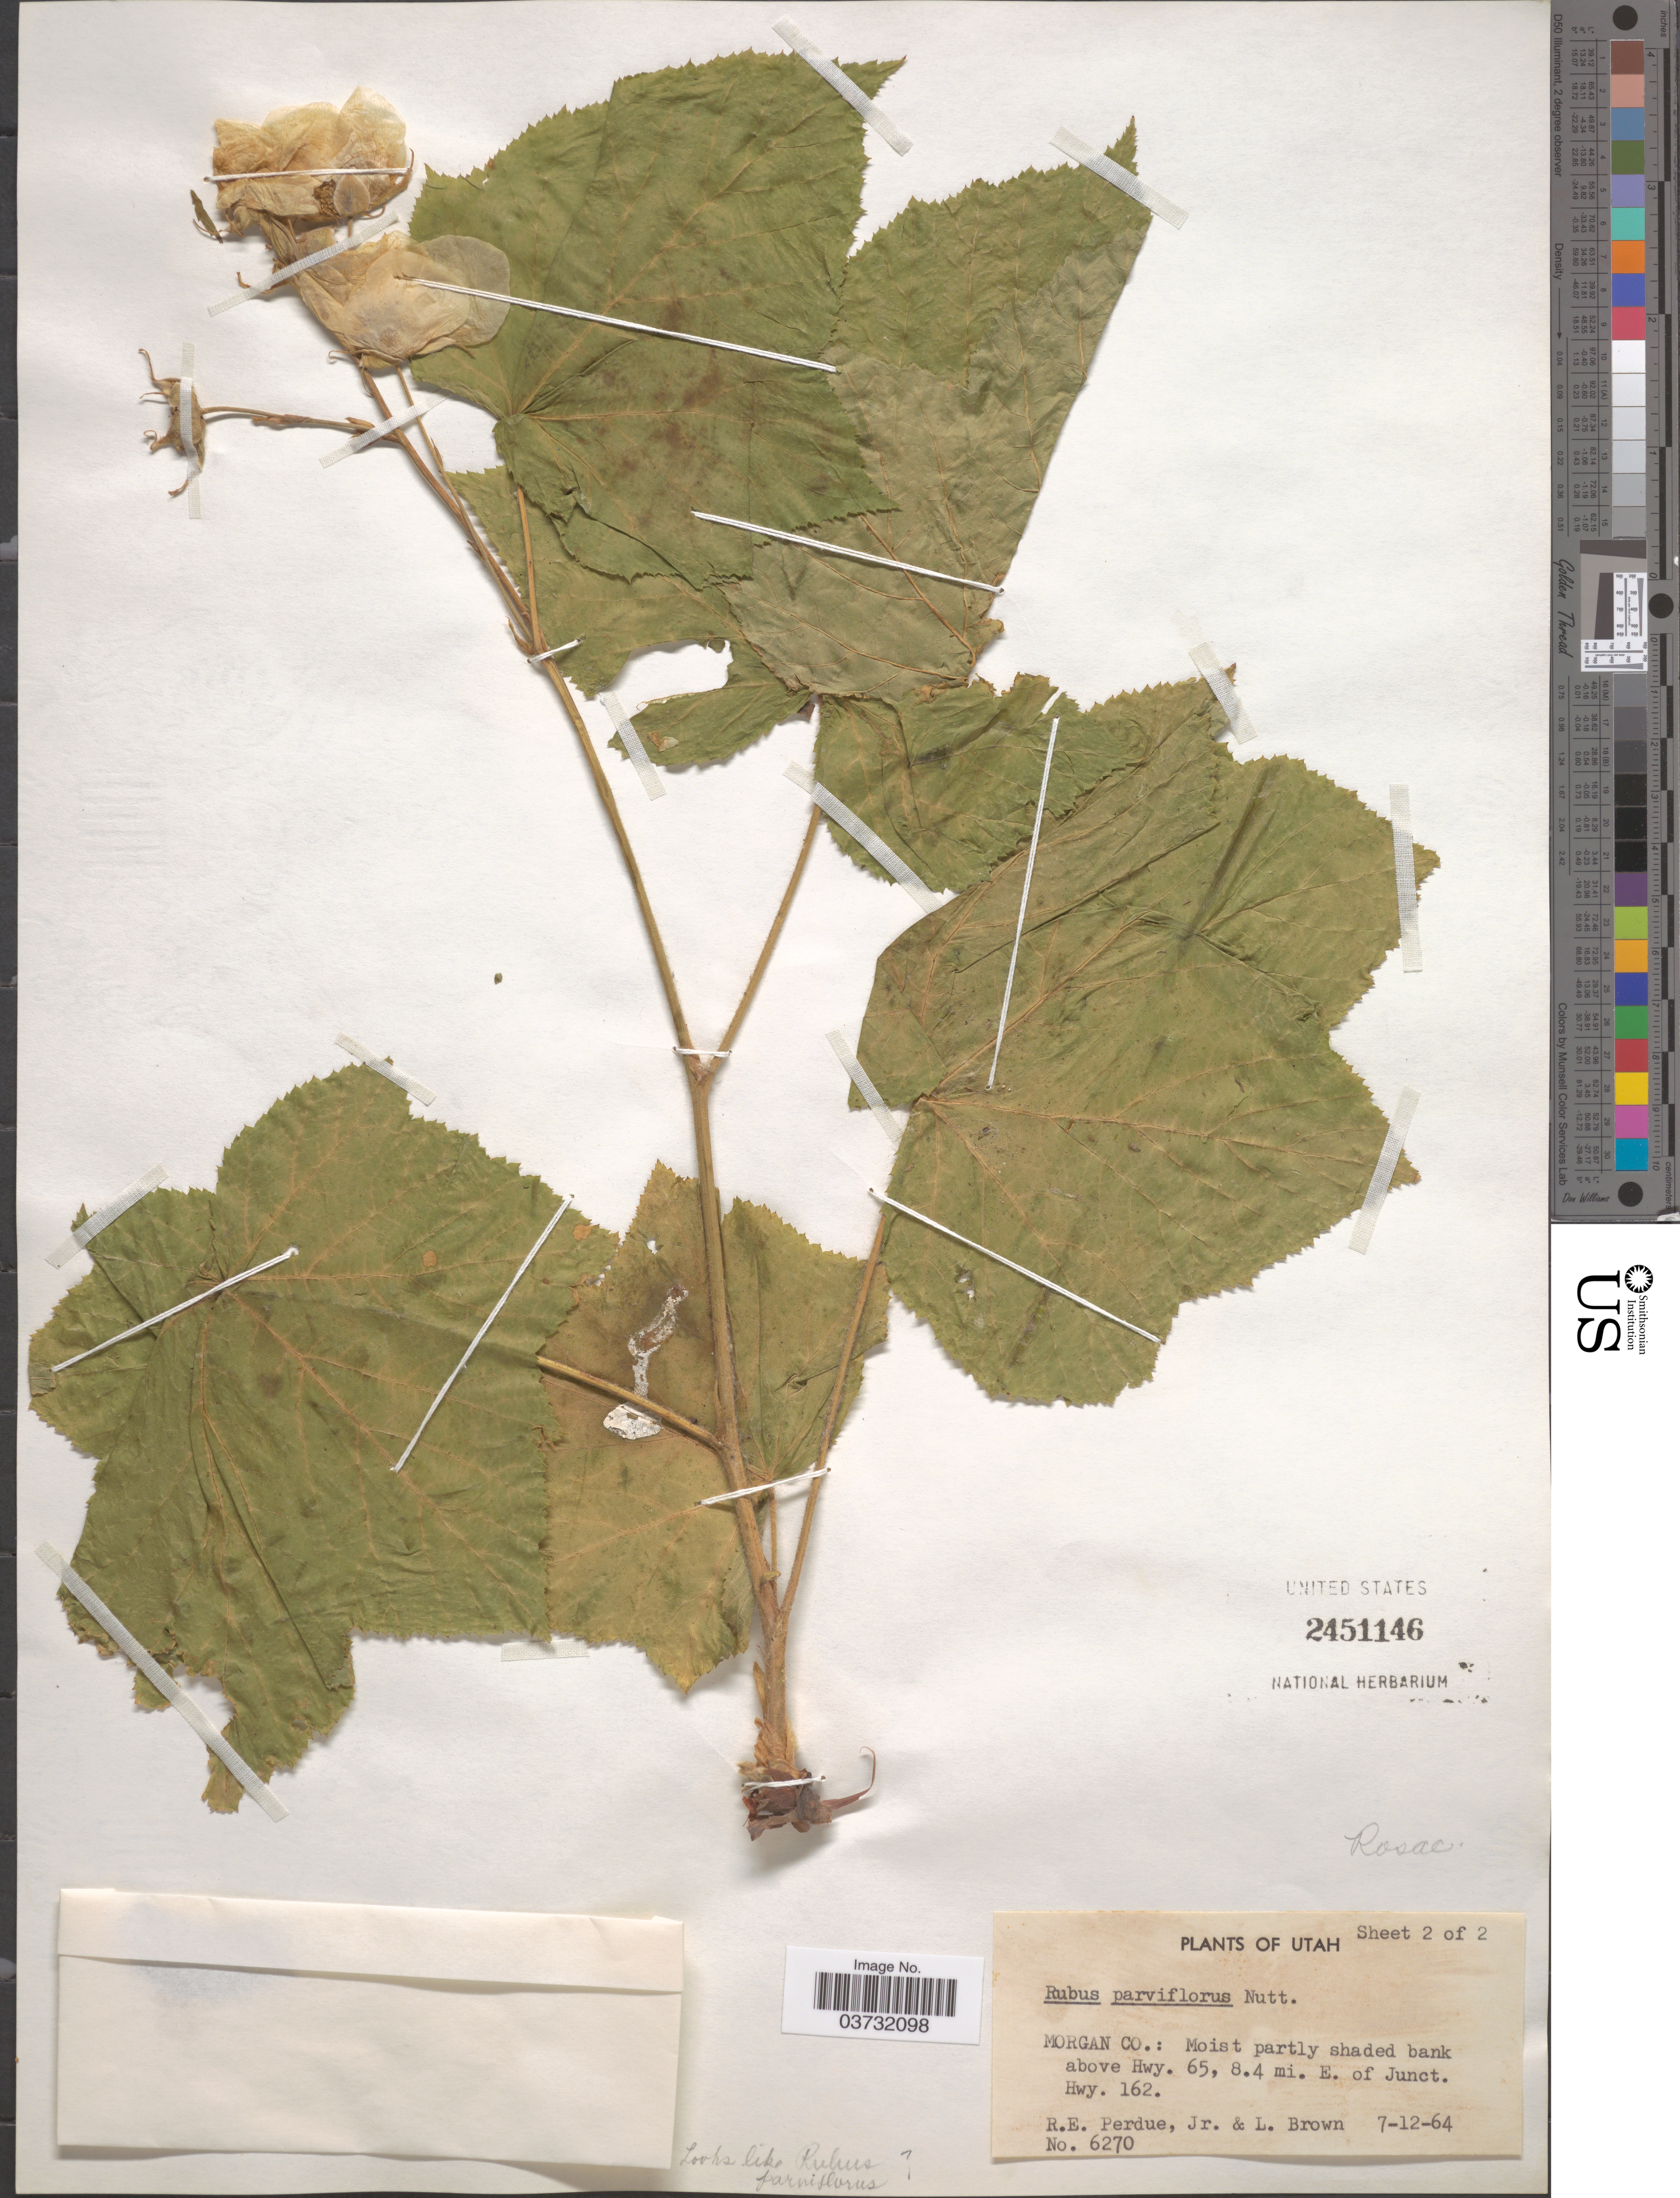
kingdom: Plantae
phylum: Tracheophyta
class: Magnoliopsida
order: Rosales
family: Rosaceae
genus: Rubus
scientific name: Rubus parviflorus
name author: Nutt.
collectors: R. E. Perdue & L. Brown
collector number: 6270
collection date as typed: Transcribed d/m/y: 12/7/64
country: United States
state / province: Utah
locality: Morgan Co.: Moist partly shaded bank above Hwy. 65, 8.4 mi. E. of Junct. Hwy. 162.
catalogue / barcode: US 2451146